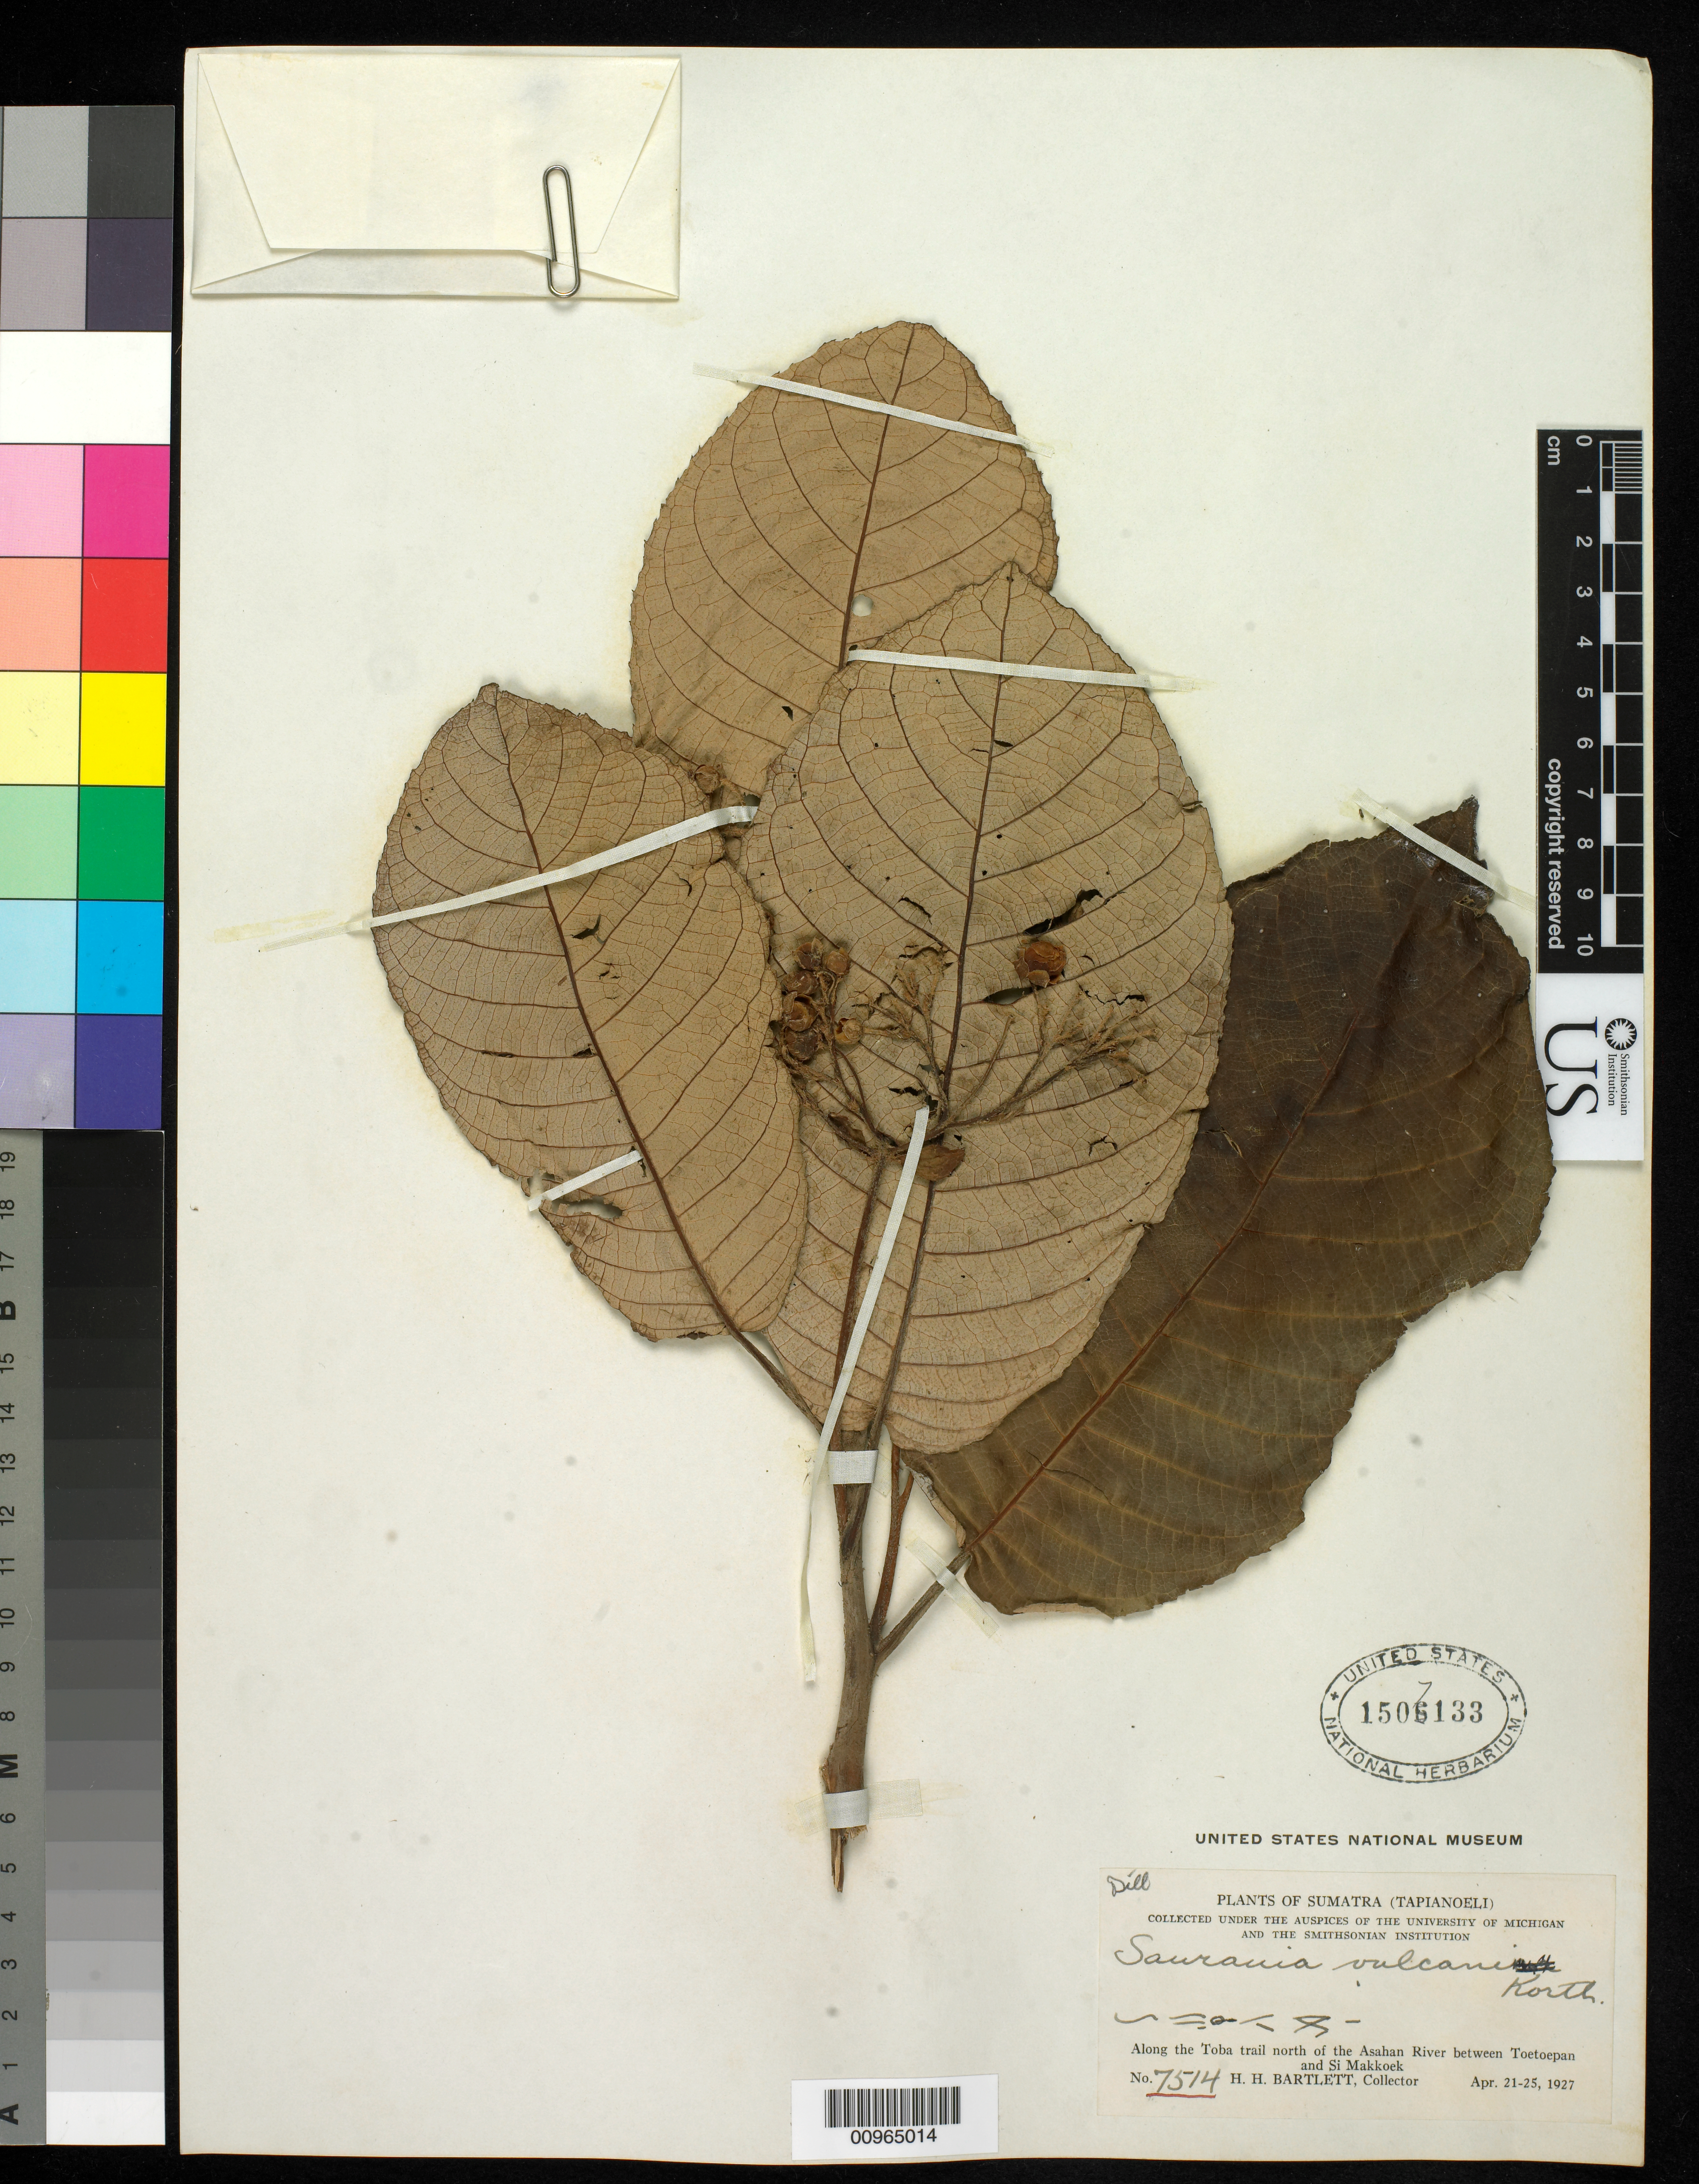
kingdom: Plantae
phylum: Tracheophyta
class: Magnoliopsida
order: Ericales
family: Actinidiaceae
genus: Saurauia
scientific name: Saurauia vulcane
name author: Korth.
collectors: H. H. Bartlett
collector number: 7514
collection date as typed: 21 Apr 1927 to 25 Apr 1927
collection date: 1927-04-21/1927-04-25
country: Indonesia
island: Sumatra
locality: Along the Toba trail north of the Asahan River between Toetoepan and Si Makkoek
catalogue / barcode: US 1507133